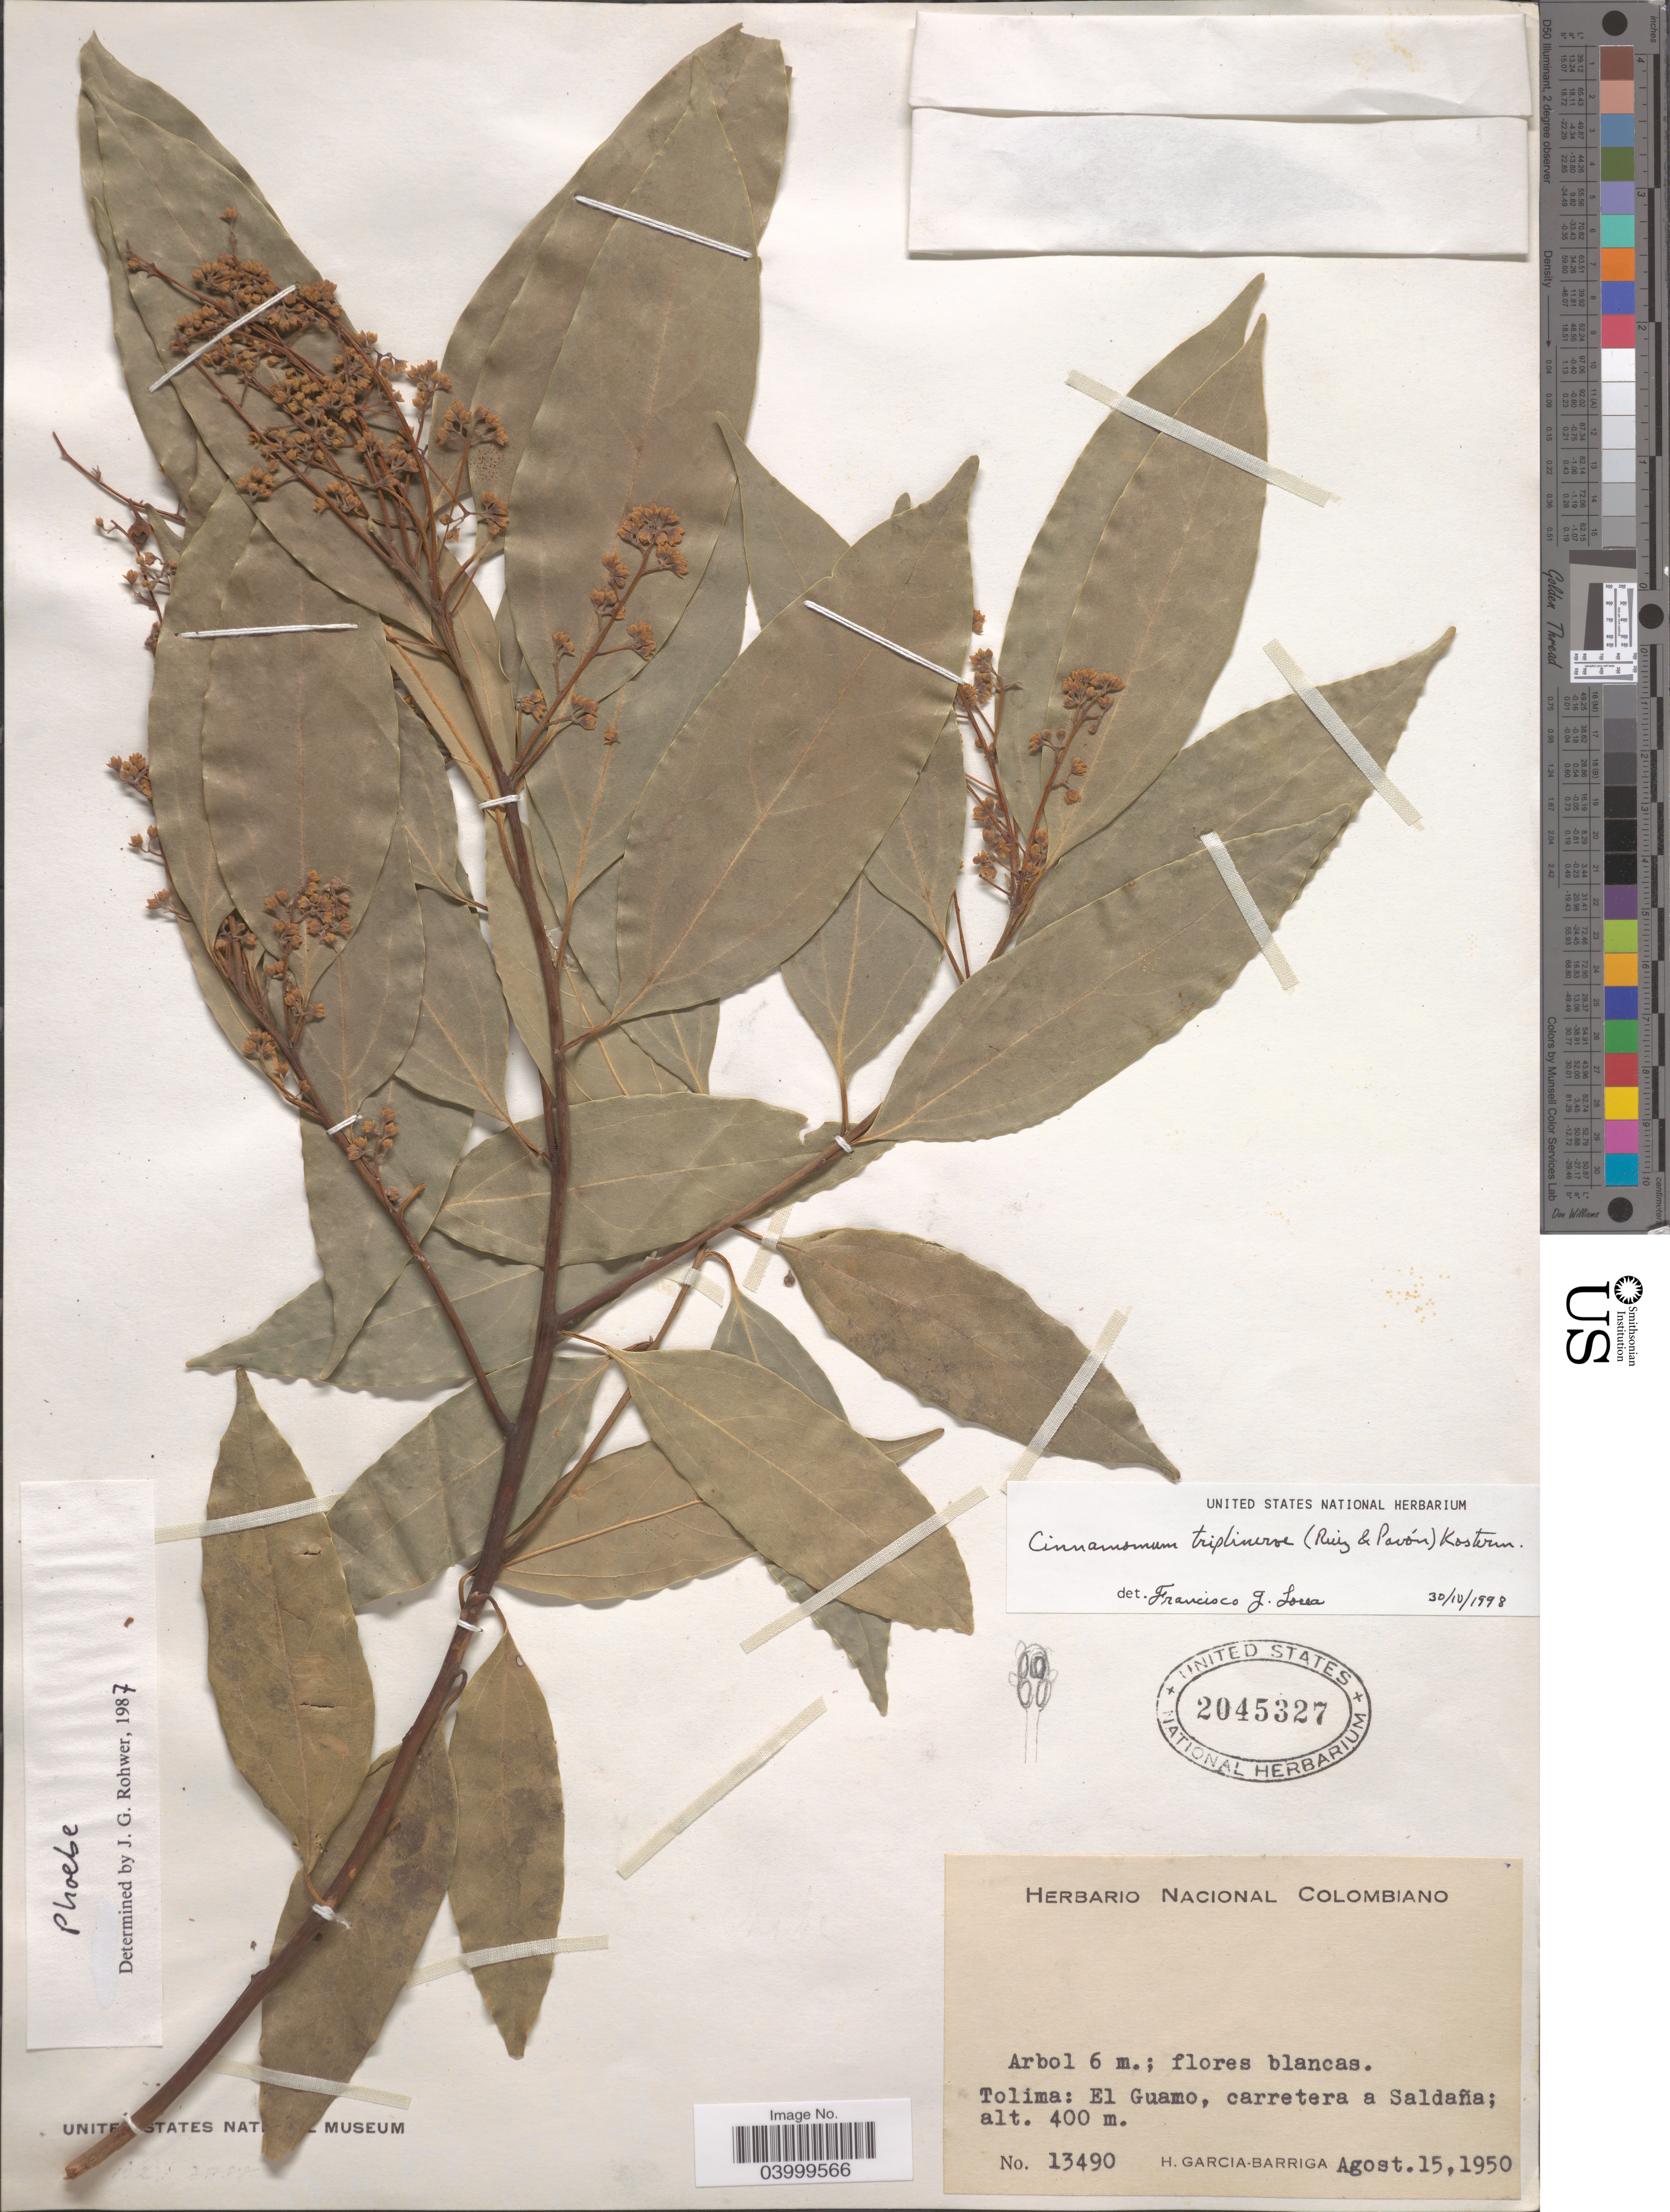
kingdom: Plantae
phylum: Tracheophyta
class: Magnoliopsida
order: Laurales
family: Lauraceae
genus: Cinnamomum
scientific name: Cinnamomum triplinerve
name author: (Ruiz & Pav.) Kosterm.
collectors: H. García Barriga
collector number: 13490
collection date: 1950-08-15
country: Colombia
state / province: Tolima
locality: El Guamo, carretera a Saldaña,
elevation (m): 400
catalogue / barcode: US 2045327